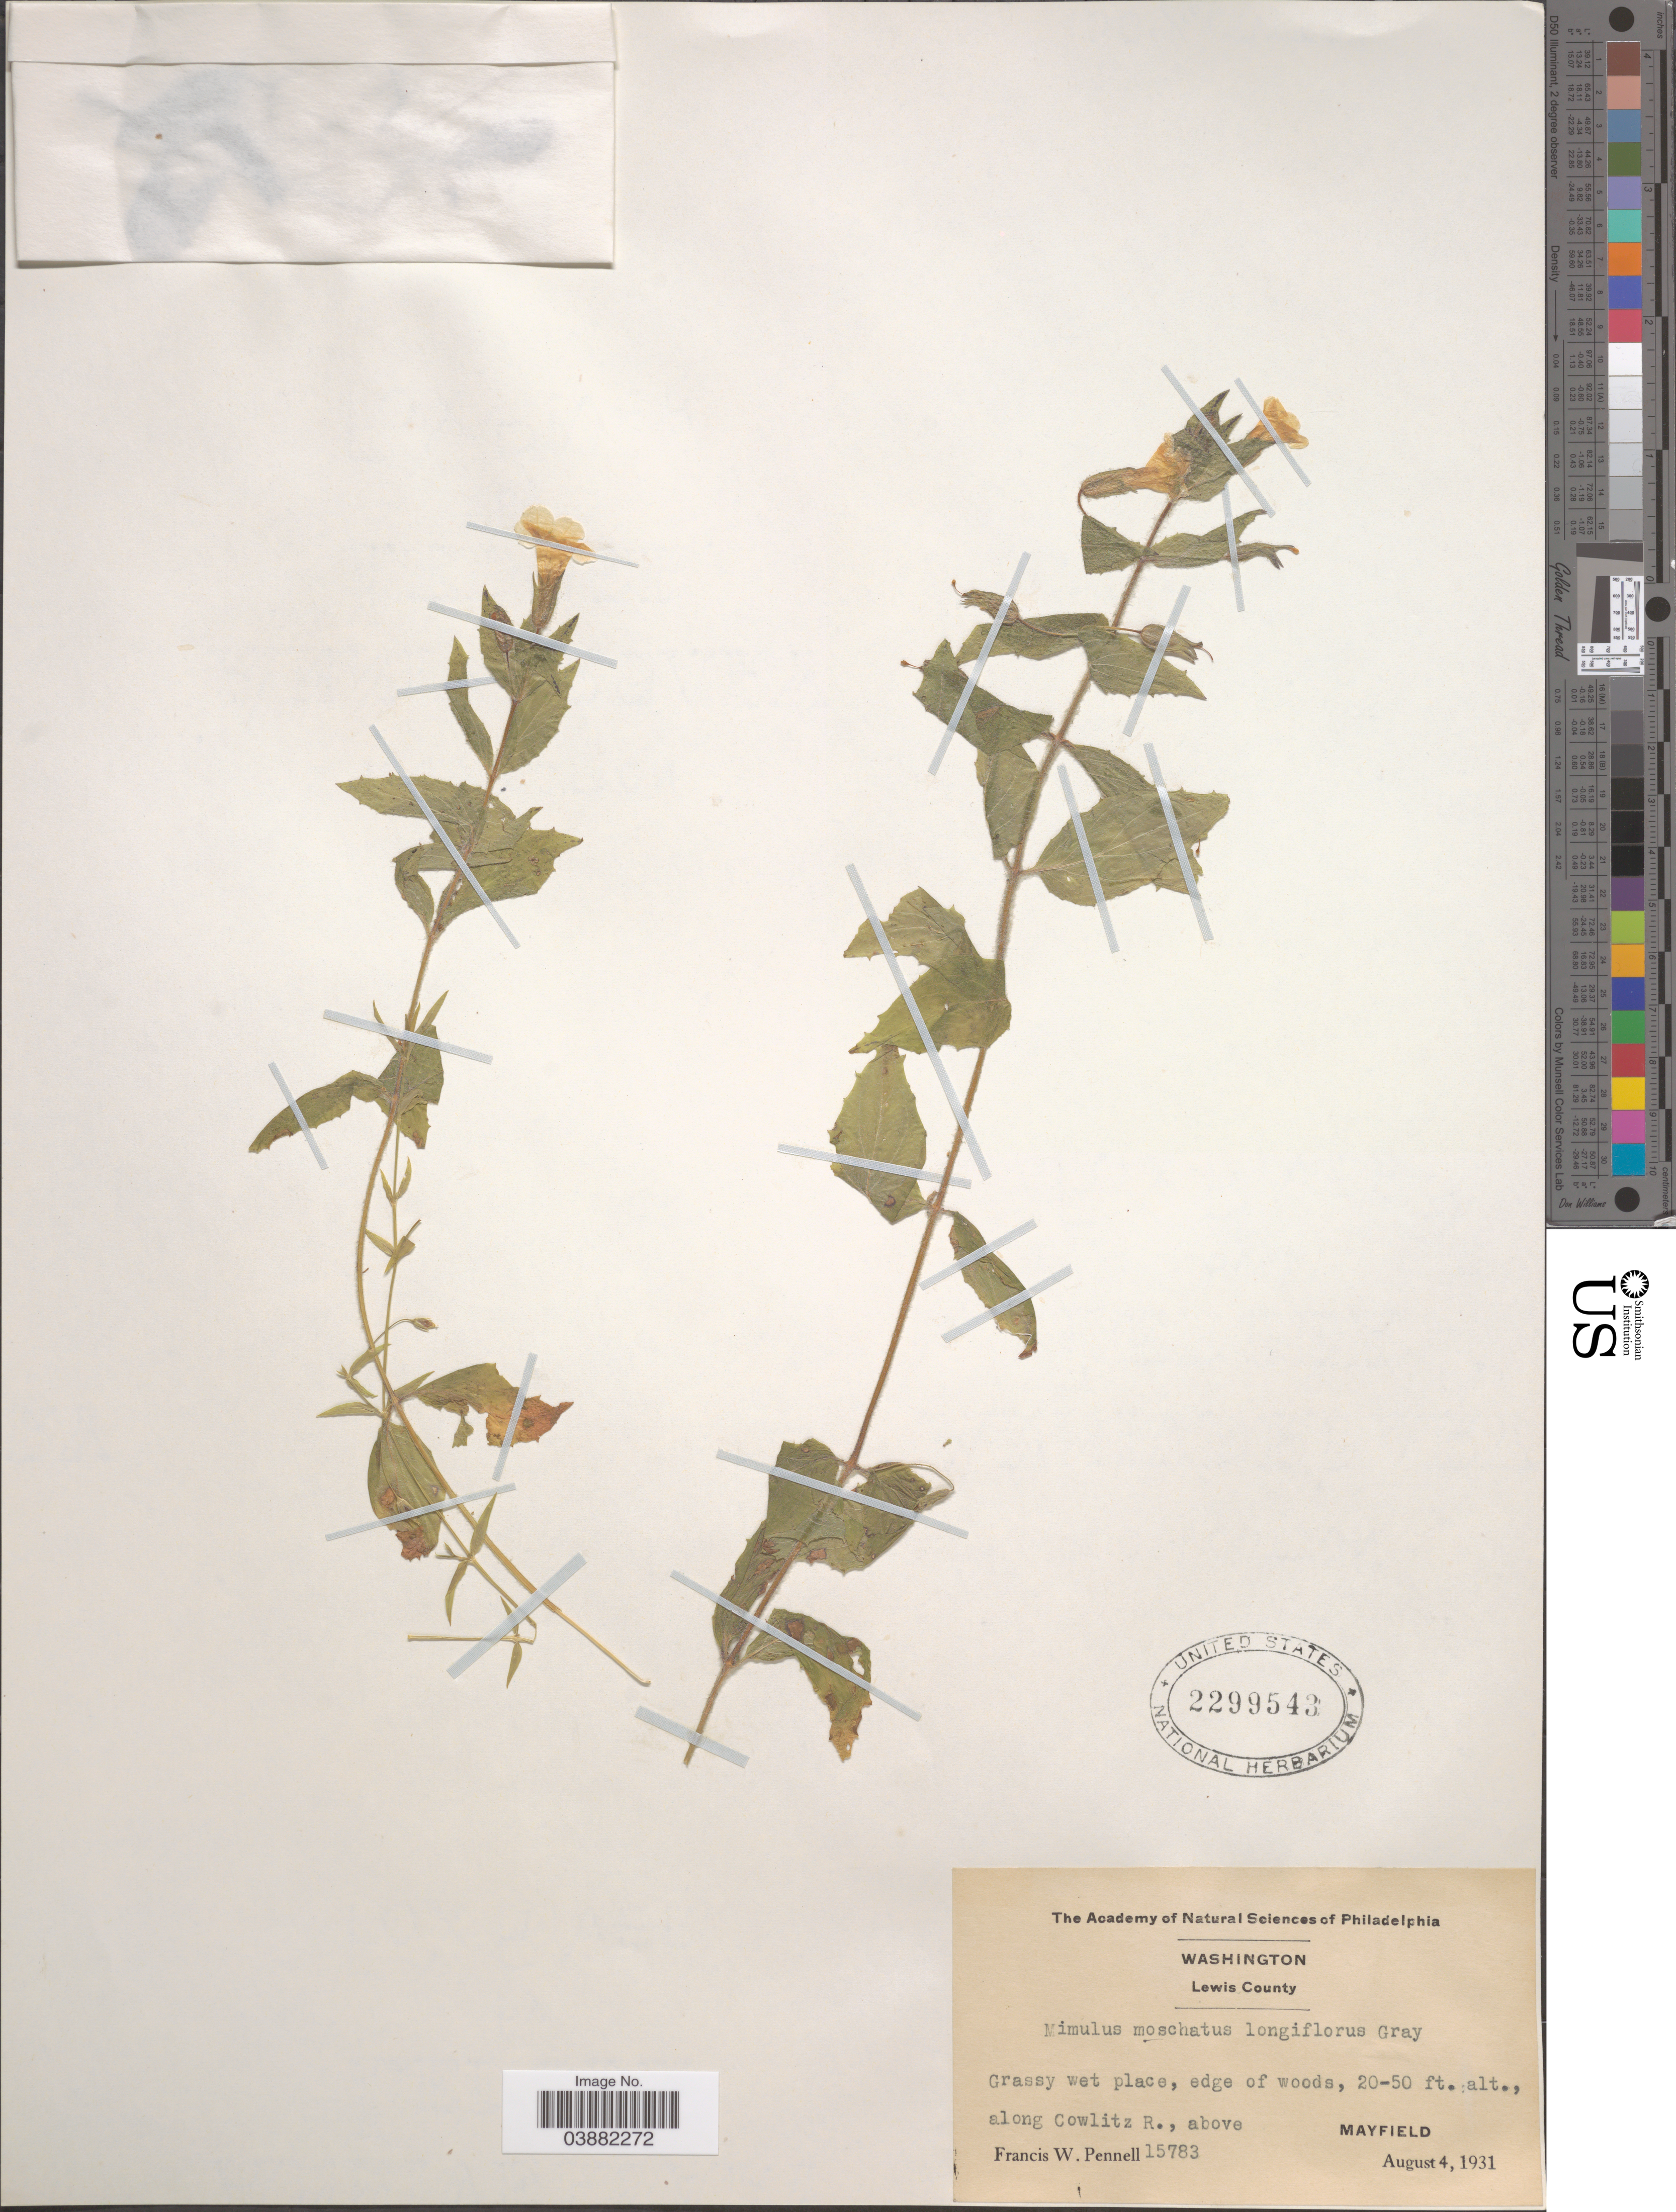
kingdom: Plantae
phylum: Tracheophyta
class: Magnoliopsida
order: Lamiales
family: Phrymaceae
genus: Mimulus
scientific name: Mimulus moschatus var. longiflorus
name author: A. Gray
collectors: F. W. Pennell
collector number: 15783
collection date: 1931-08-04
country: United States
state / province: Washington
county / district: Lewis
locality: Lewis County. Along Cowlitz R., above Mayfield.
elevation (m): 6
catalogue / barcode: US 2299543